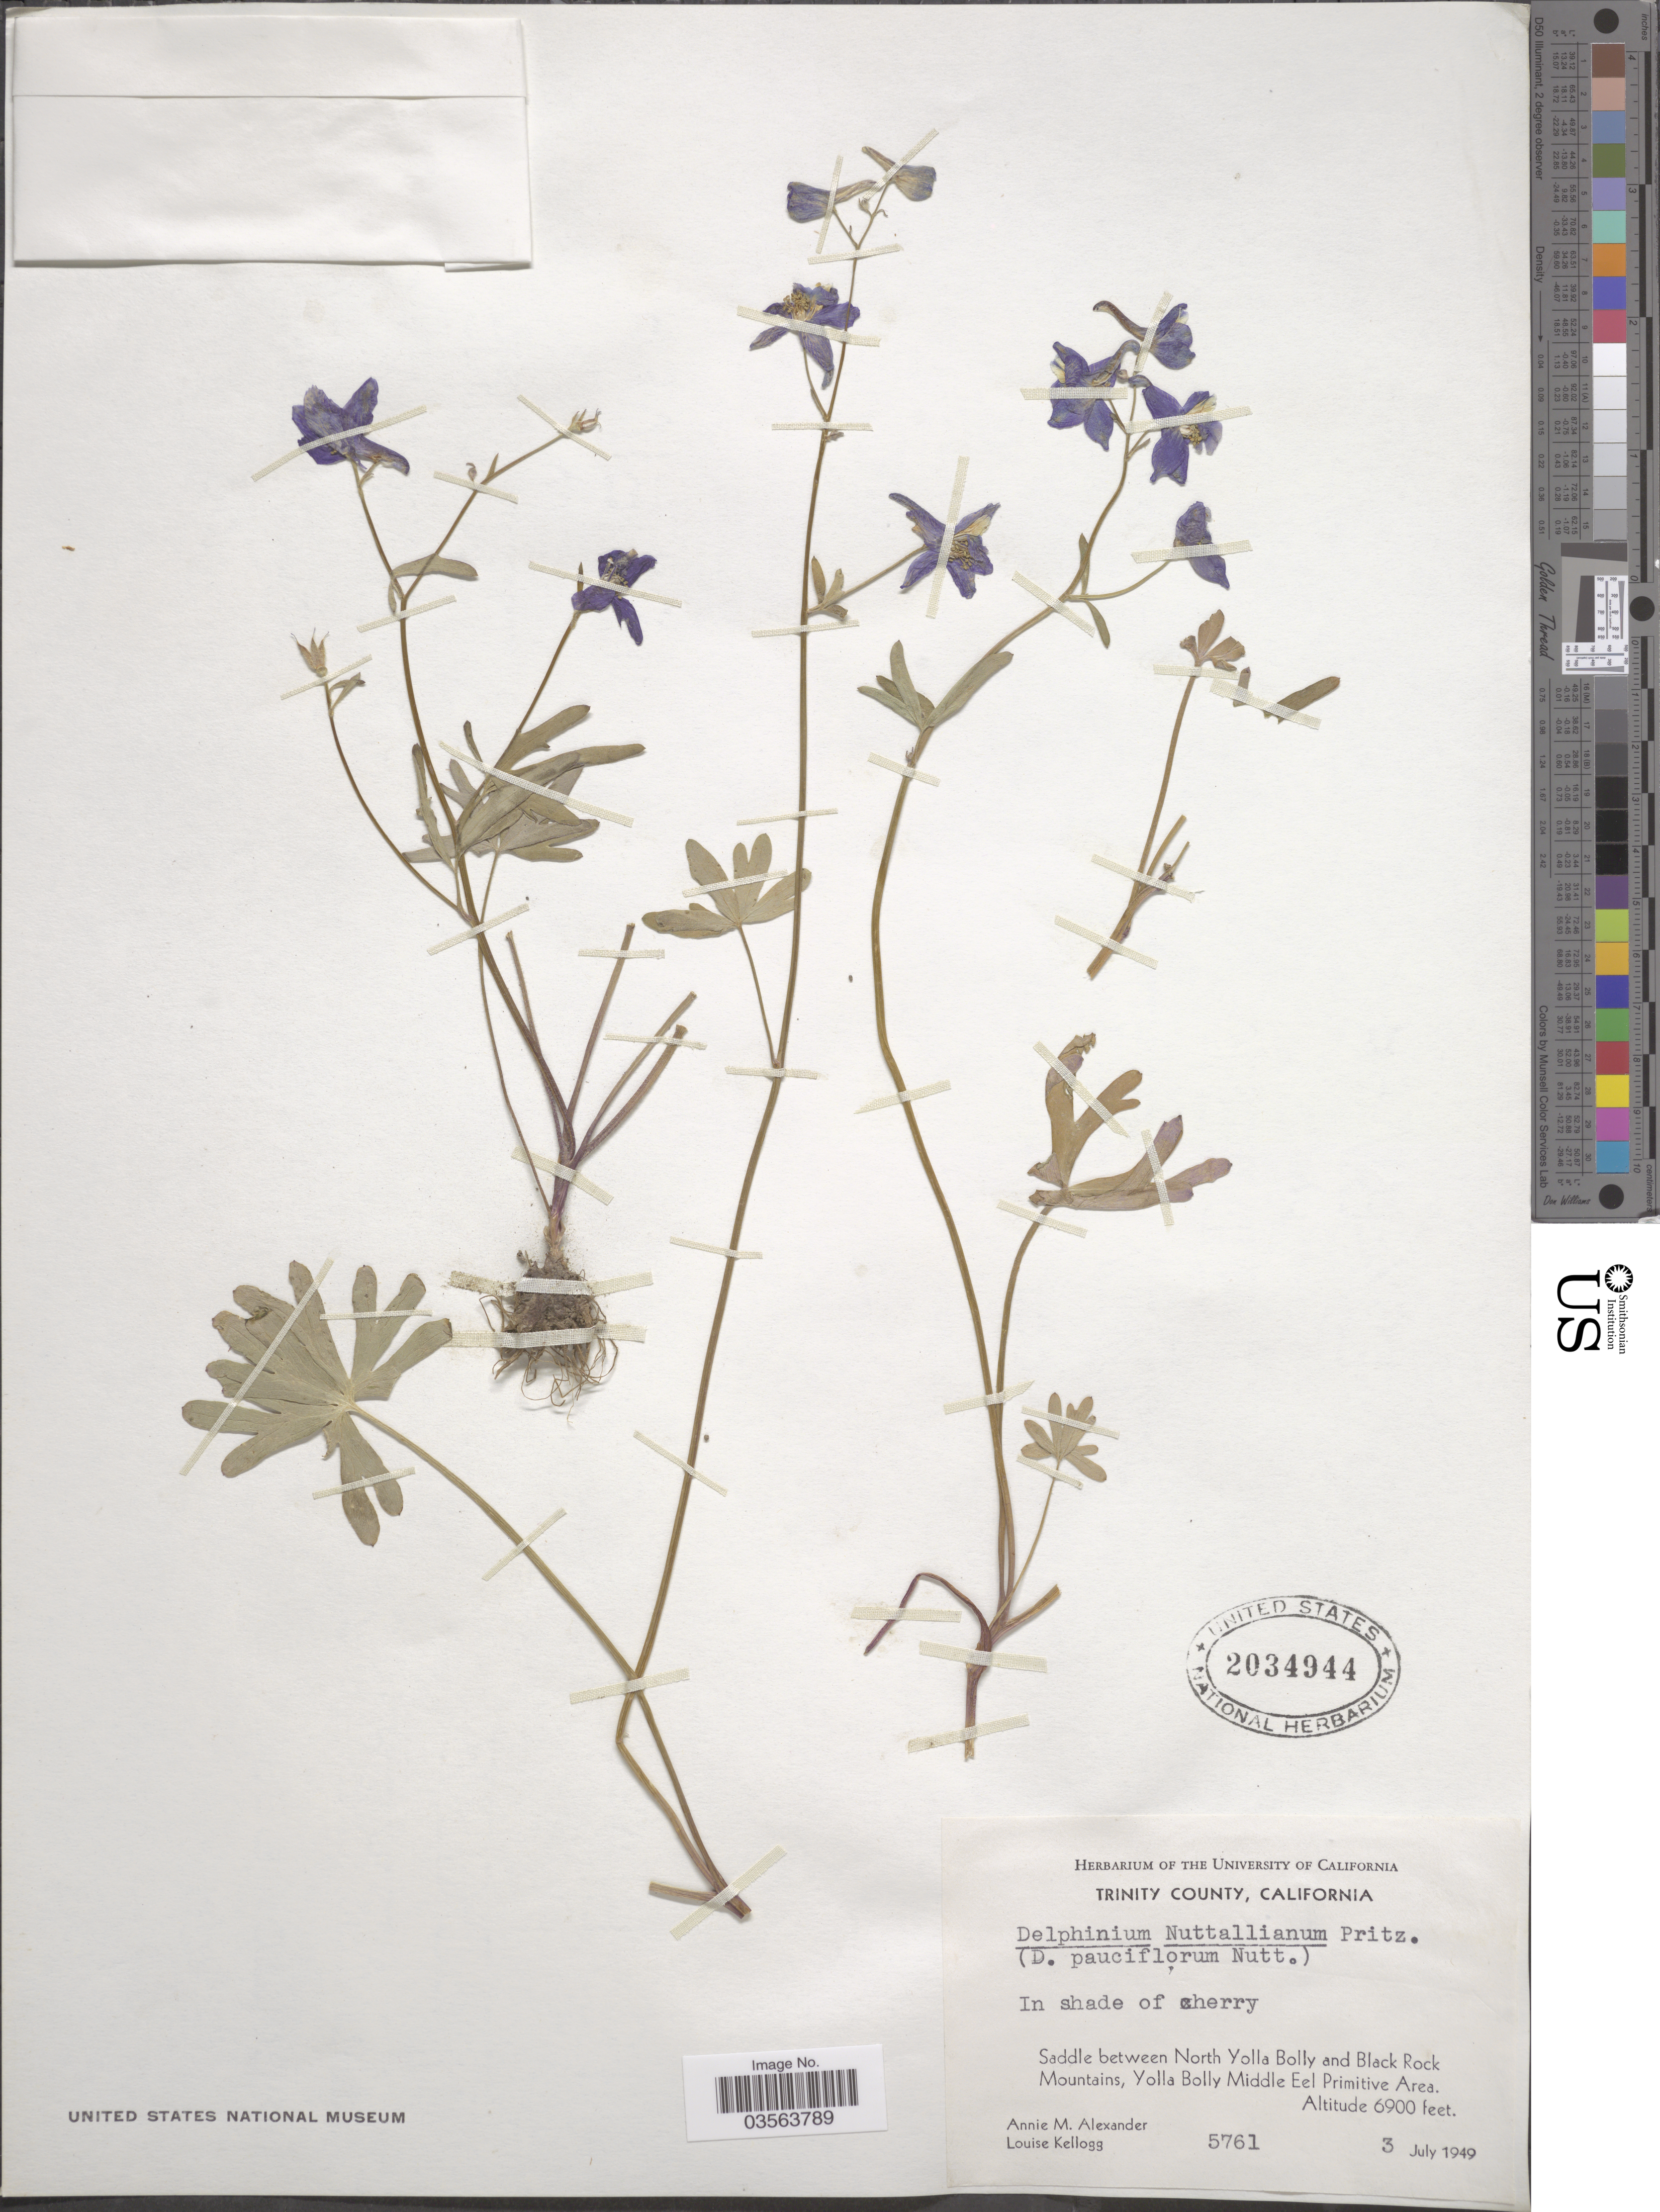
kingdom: Plantae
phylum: Tracheophyta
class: Magnoliopsida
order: Ranunculales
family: Ranunculaceae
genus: Delphinium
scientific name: Delphinium nuttallianum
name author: E. Pritz. ex Walpers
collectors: A. M. Alexander & L. Kellogg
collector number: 5761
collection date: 1949-07-03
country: United States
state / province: California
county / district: Trinity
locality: Trinity County. Saddle between North Yolla Bolly and Black Rock Mountains, Yolla Bolly Middle Eel Primitive Area.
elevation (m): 2103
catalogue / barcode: US 2034944